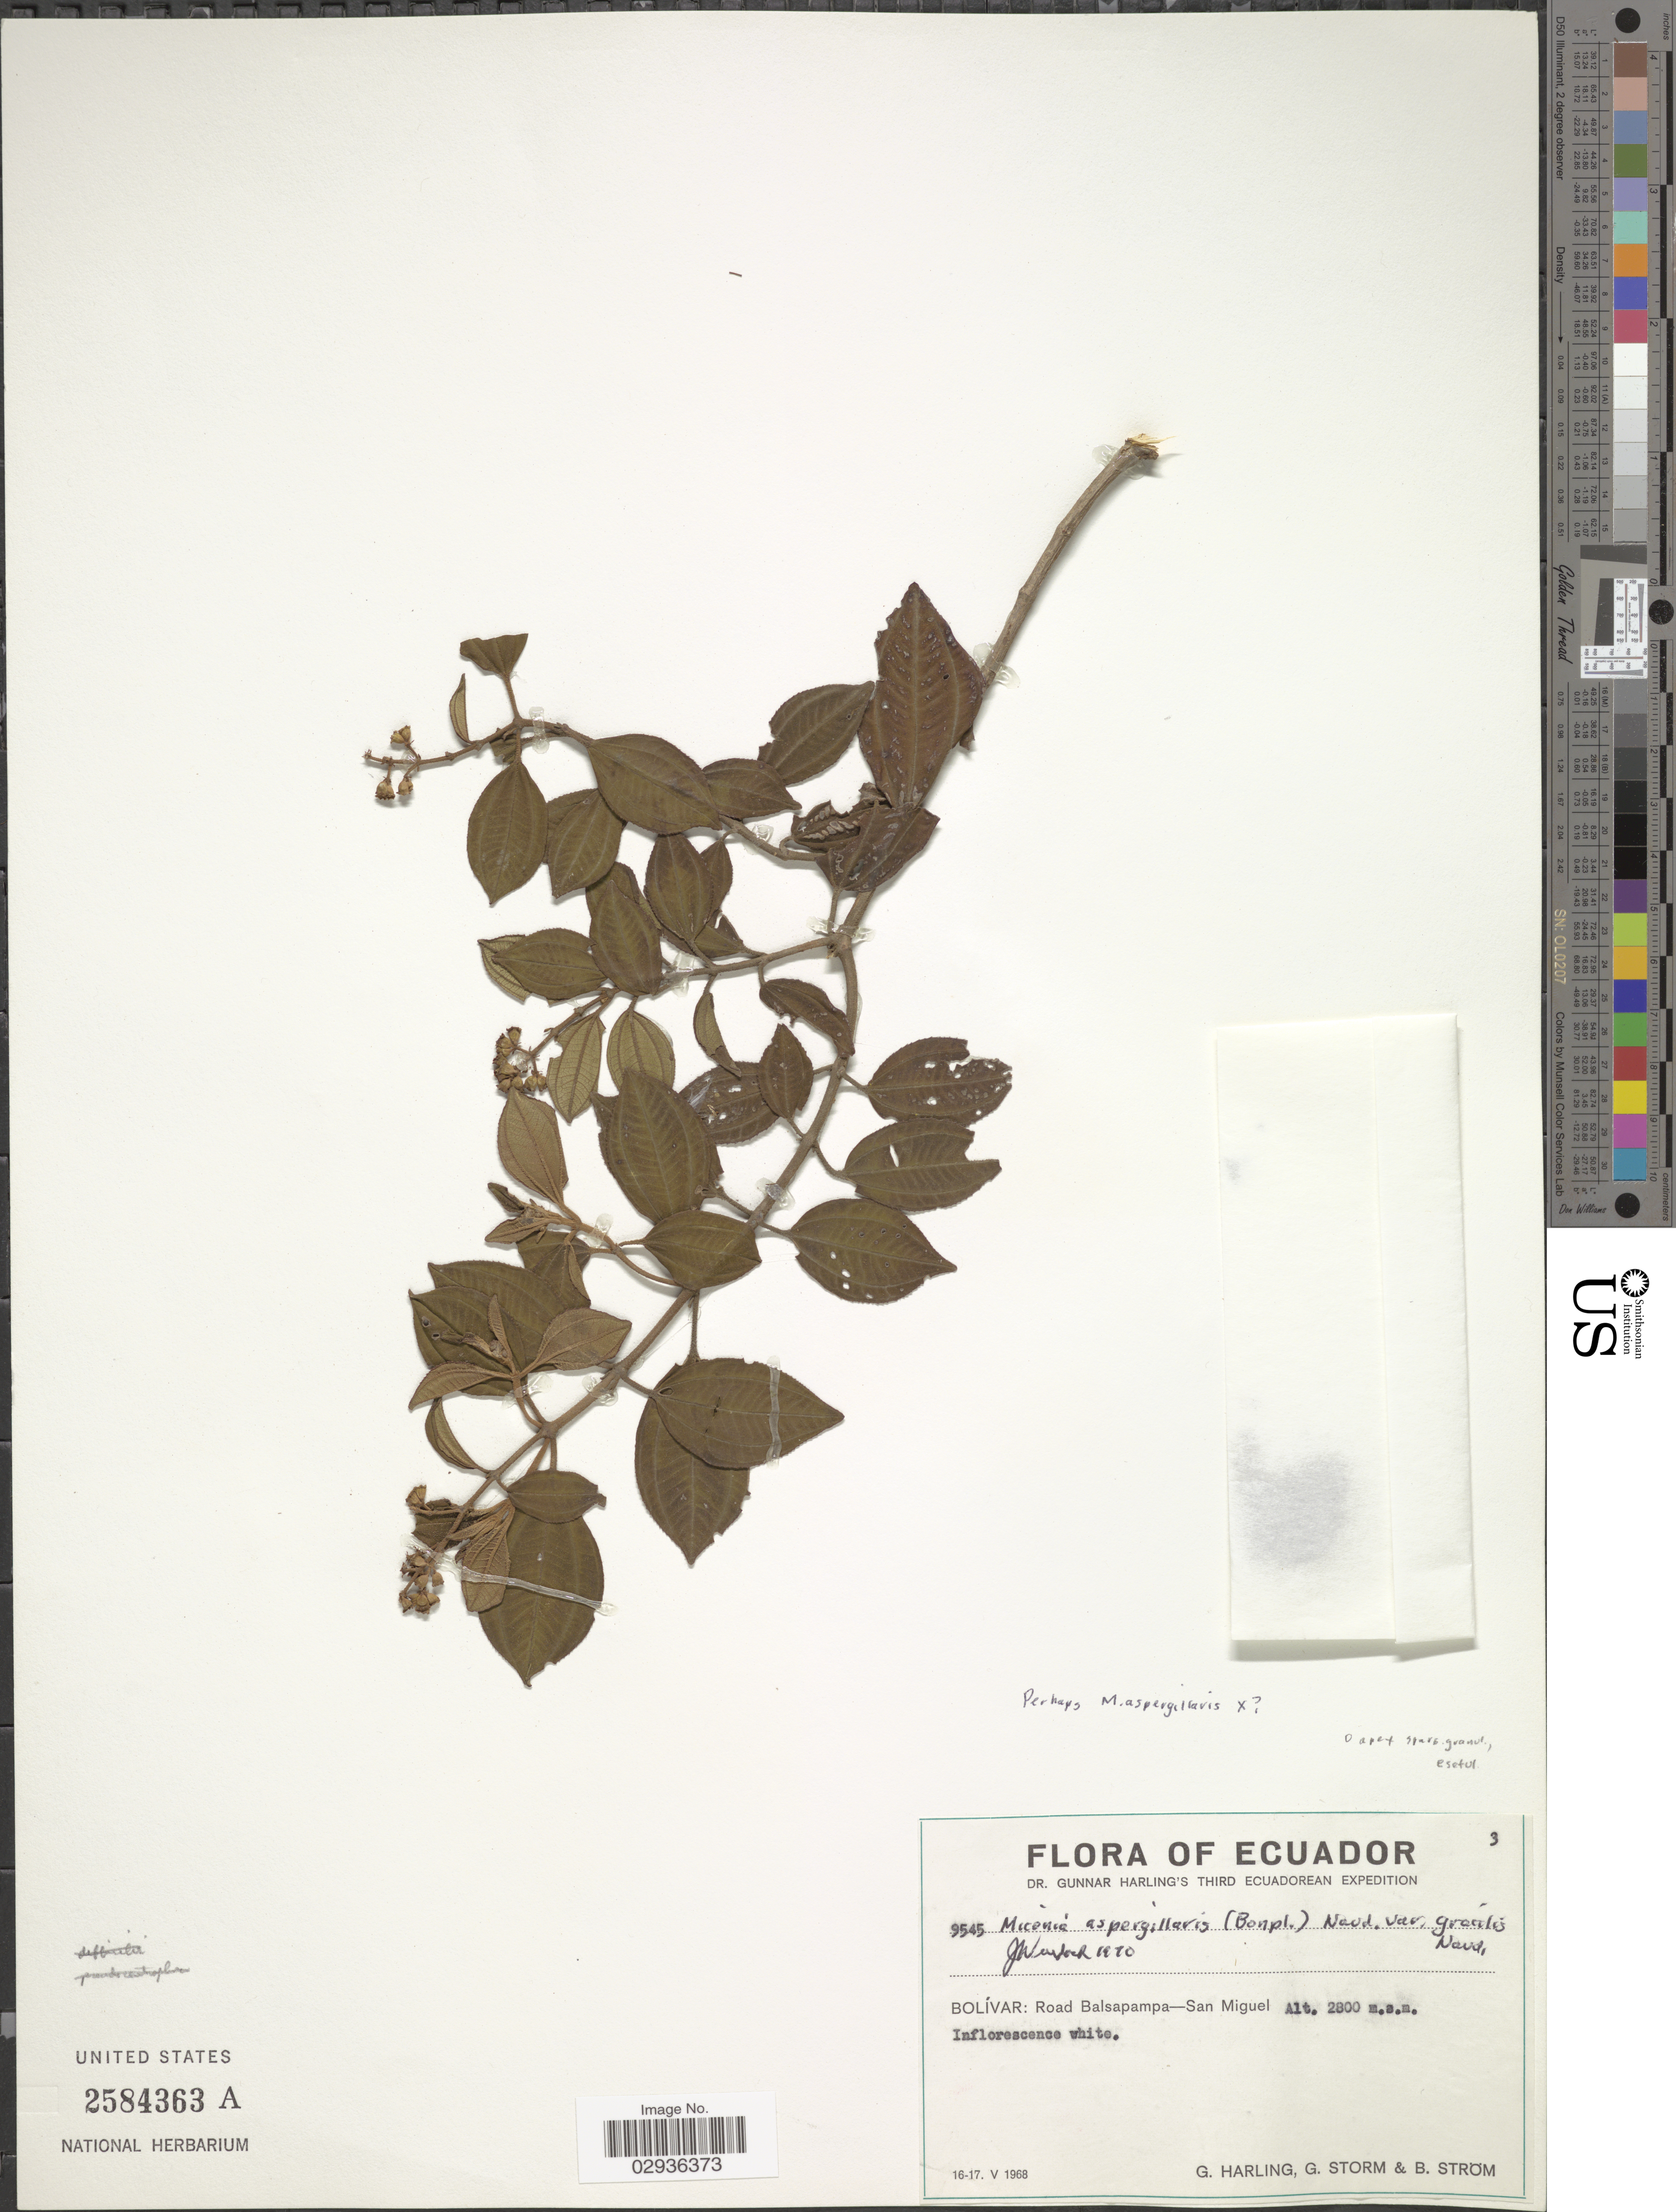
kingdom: Plantae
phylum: Tracheophyta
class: Magnoliopsida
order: Myrtales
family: Melastomataceae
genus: Miconia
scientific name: Miconia aspergillaris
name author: (Bonpl.) Naudin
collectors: G. Harling, G. Storm & B. Ström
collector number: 9545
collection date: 1968-05-16/1968-05-17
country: Ecuador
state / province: Bolívar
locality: Road Balsapampa - San Miguel.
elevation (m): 2800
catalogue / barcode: US 2584363A